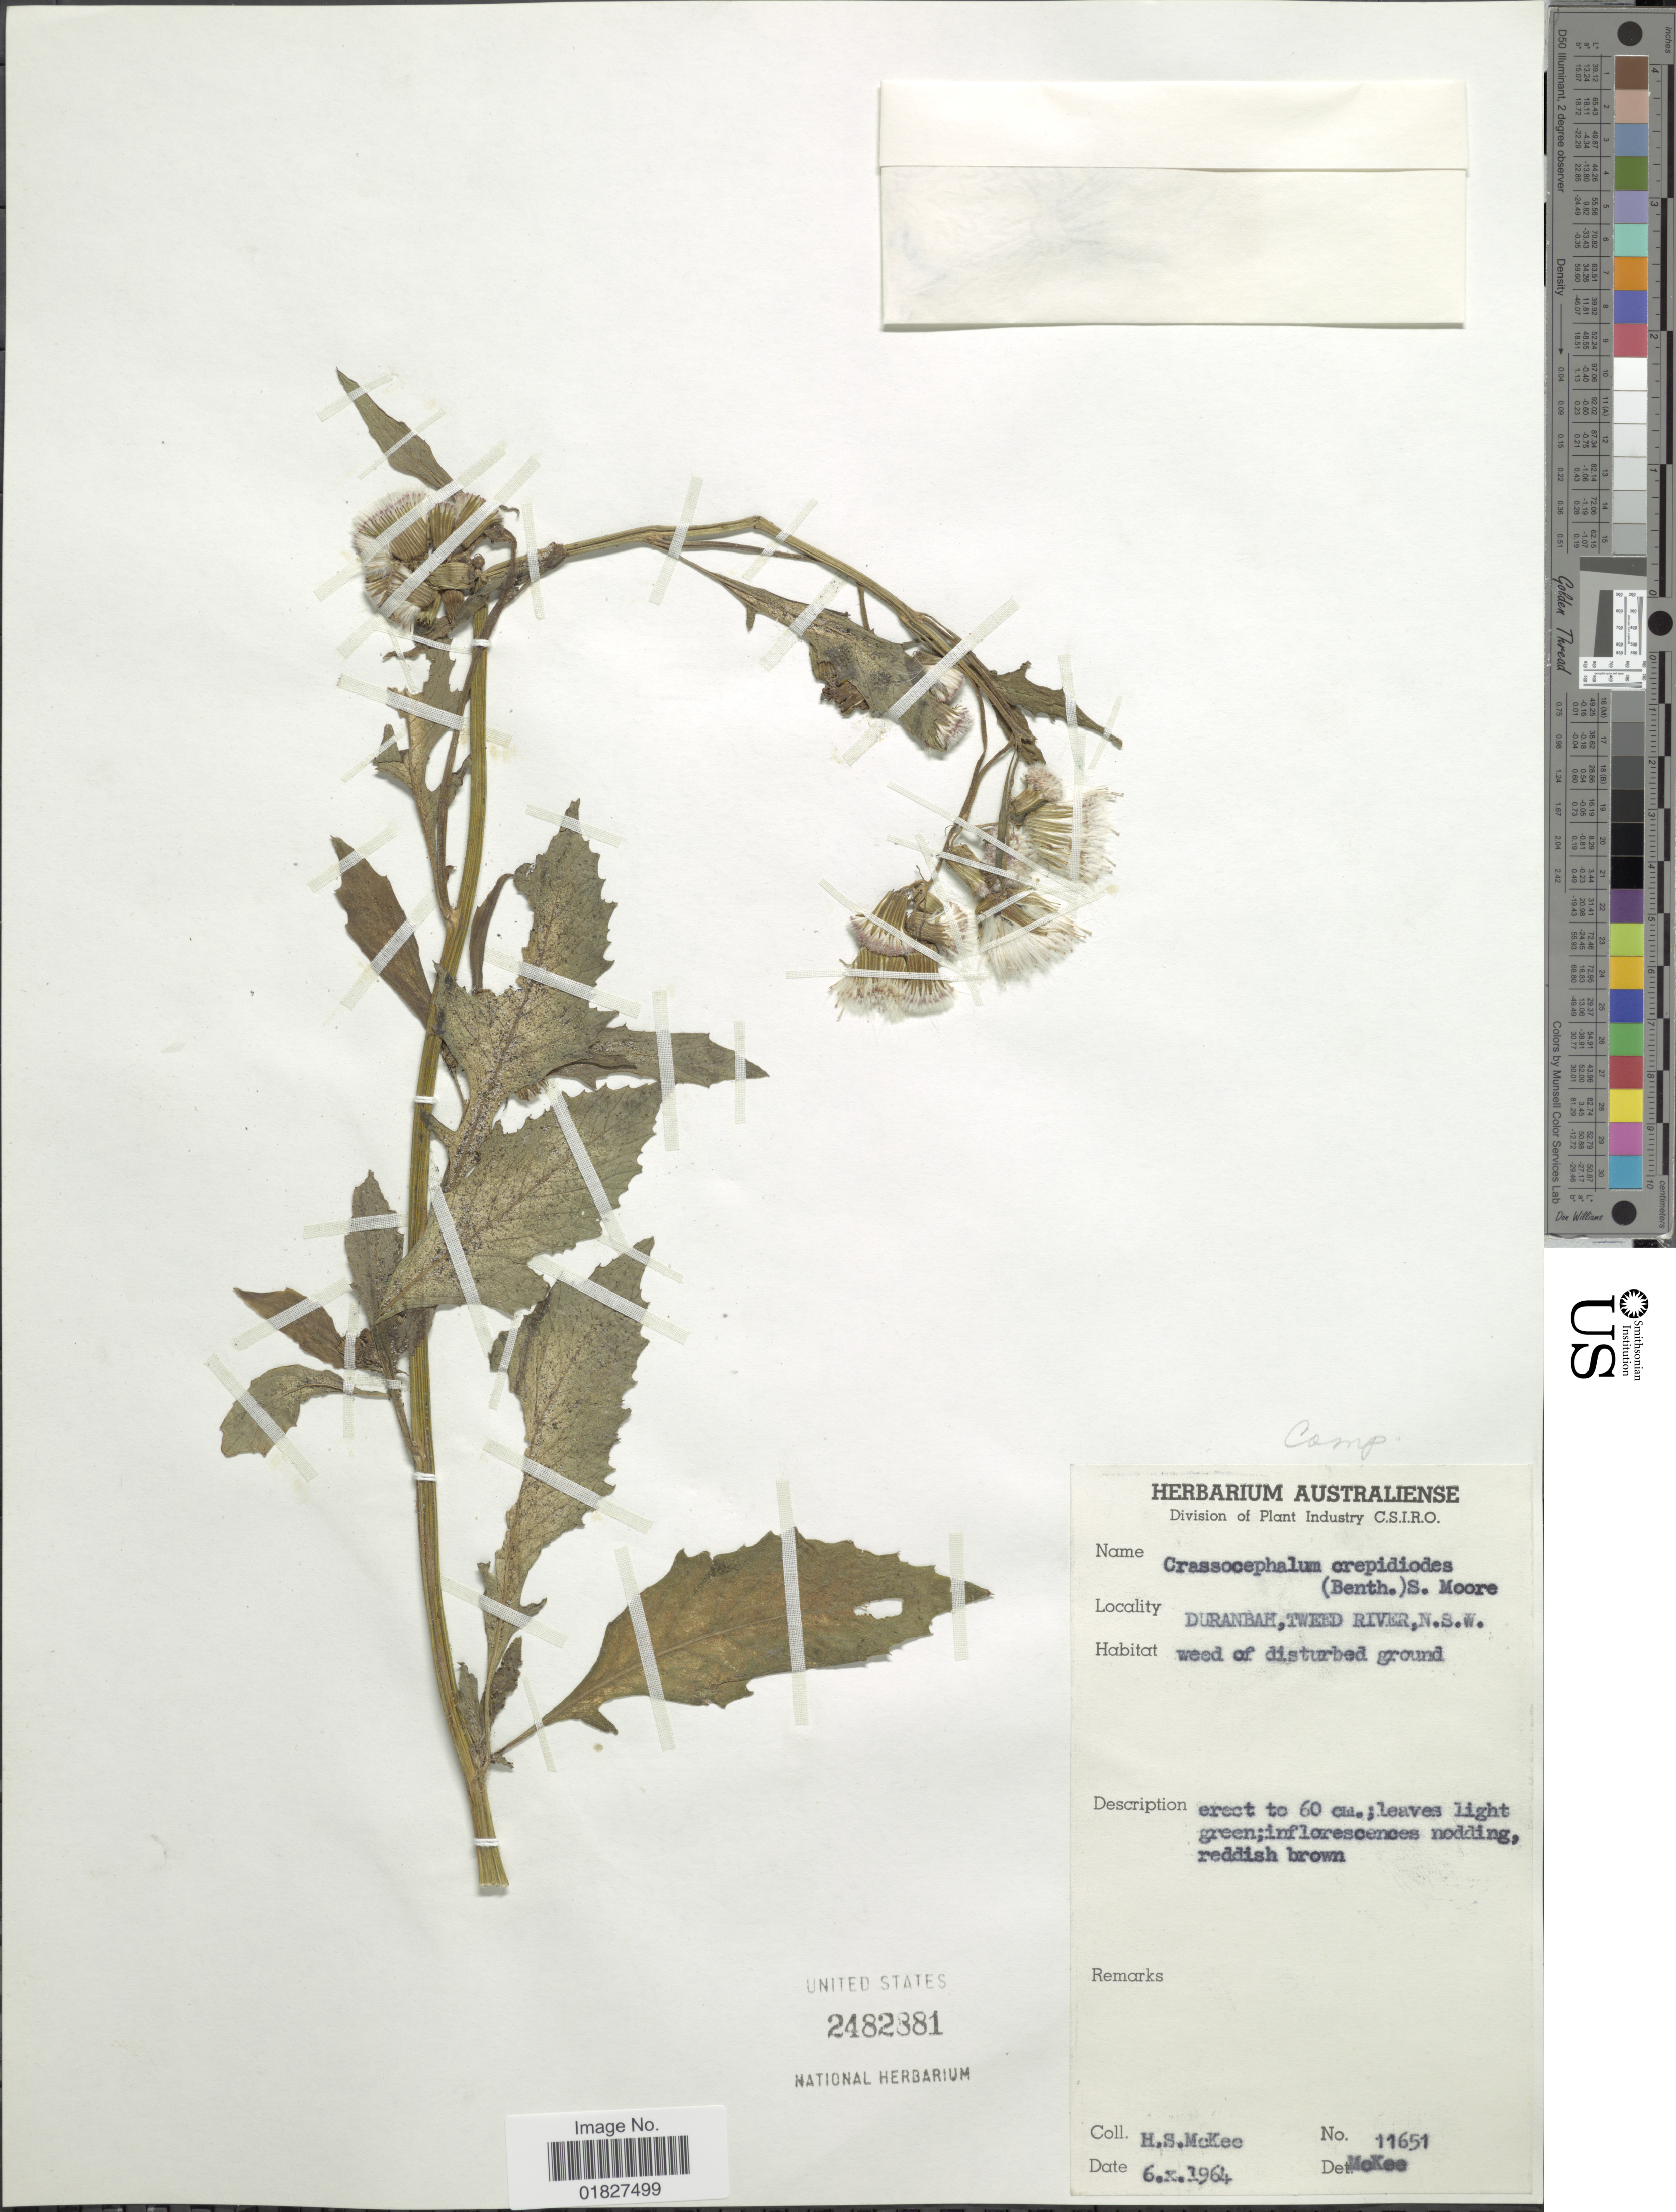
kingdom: Plantae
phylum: Tracheophyta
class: Magnoliopsida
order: Asterales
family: Asteraceae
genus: Crassocephalum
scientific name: Crassocephalum crepidioides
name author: (Benth.) S. Moore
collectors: H. S. McKee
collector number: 11651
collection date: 1964-10-06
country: Australia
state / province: New South Wales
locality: Duranbah, Tweed River, N. S. W.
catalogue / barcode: US 2482881